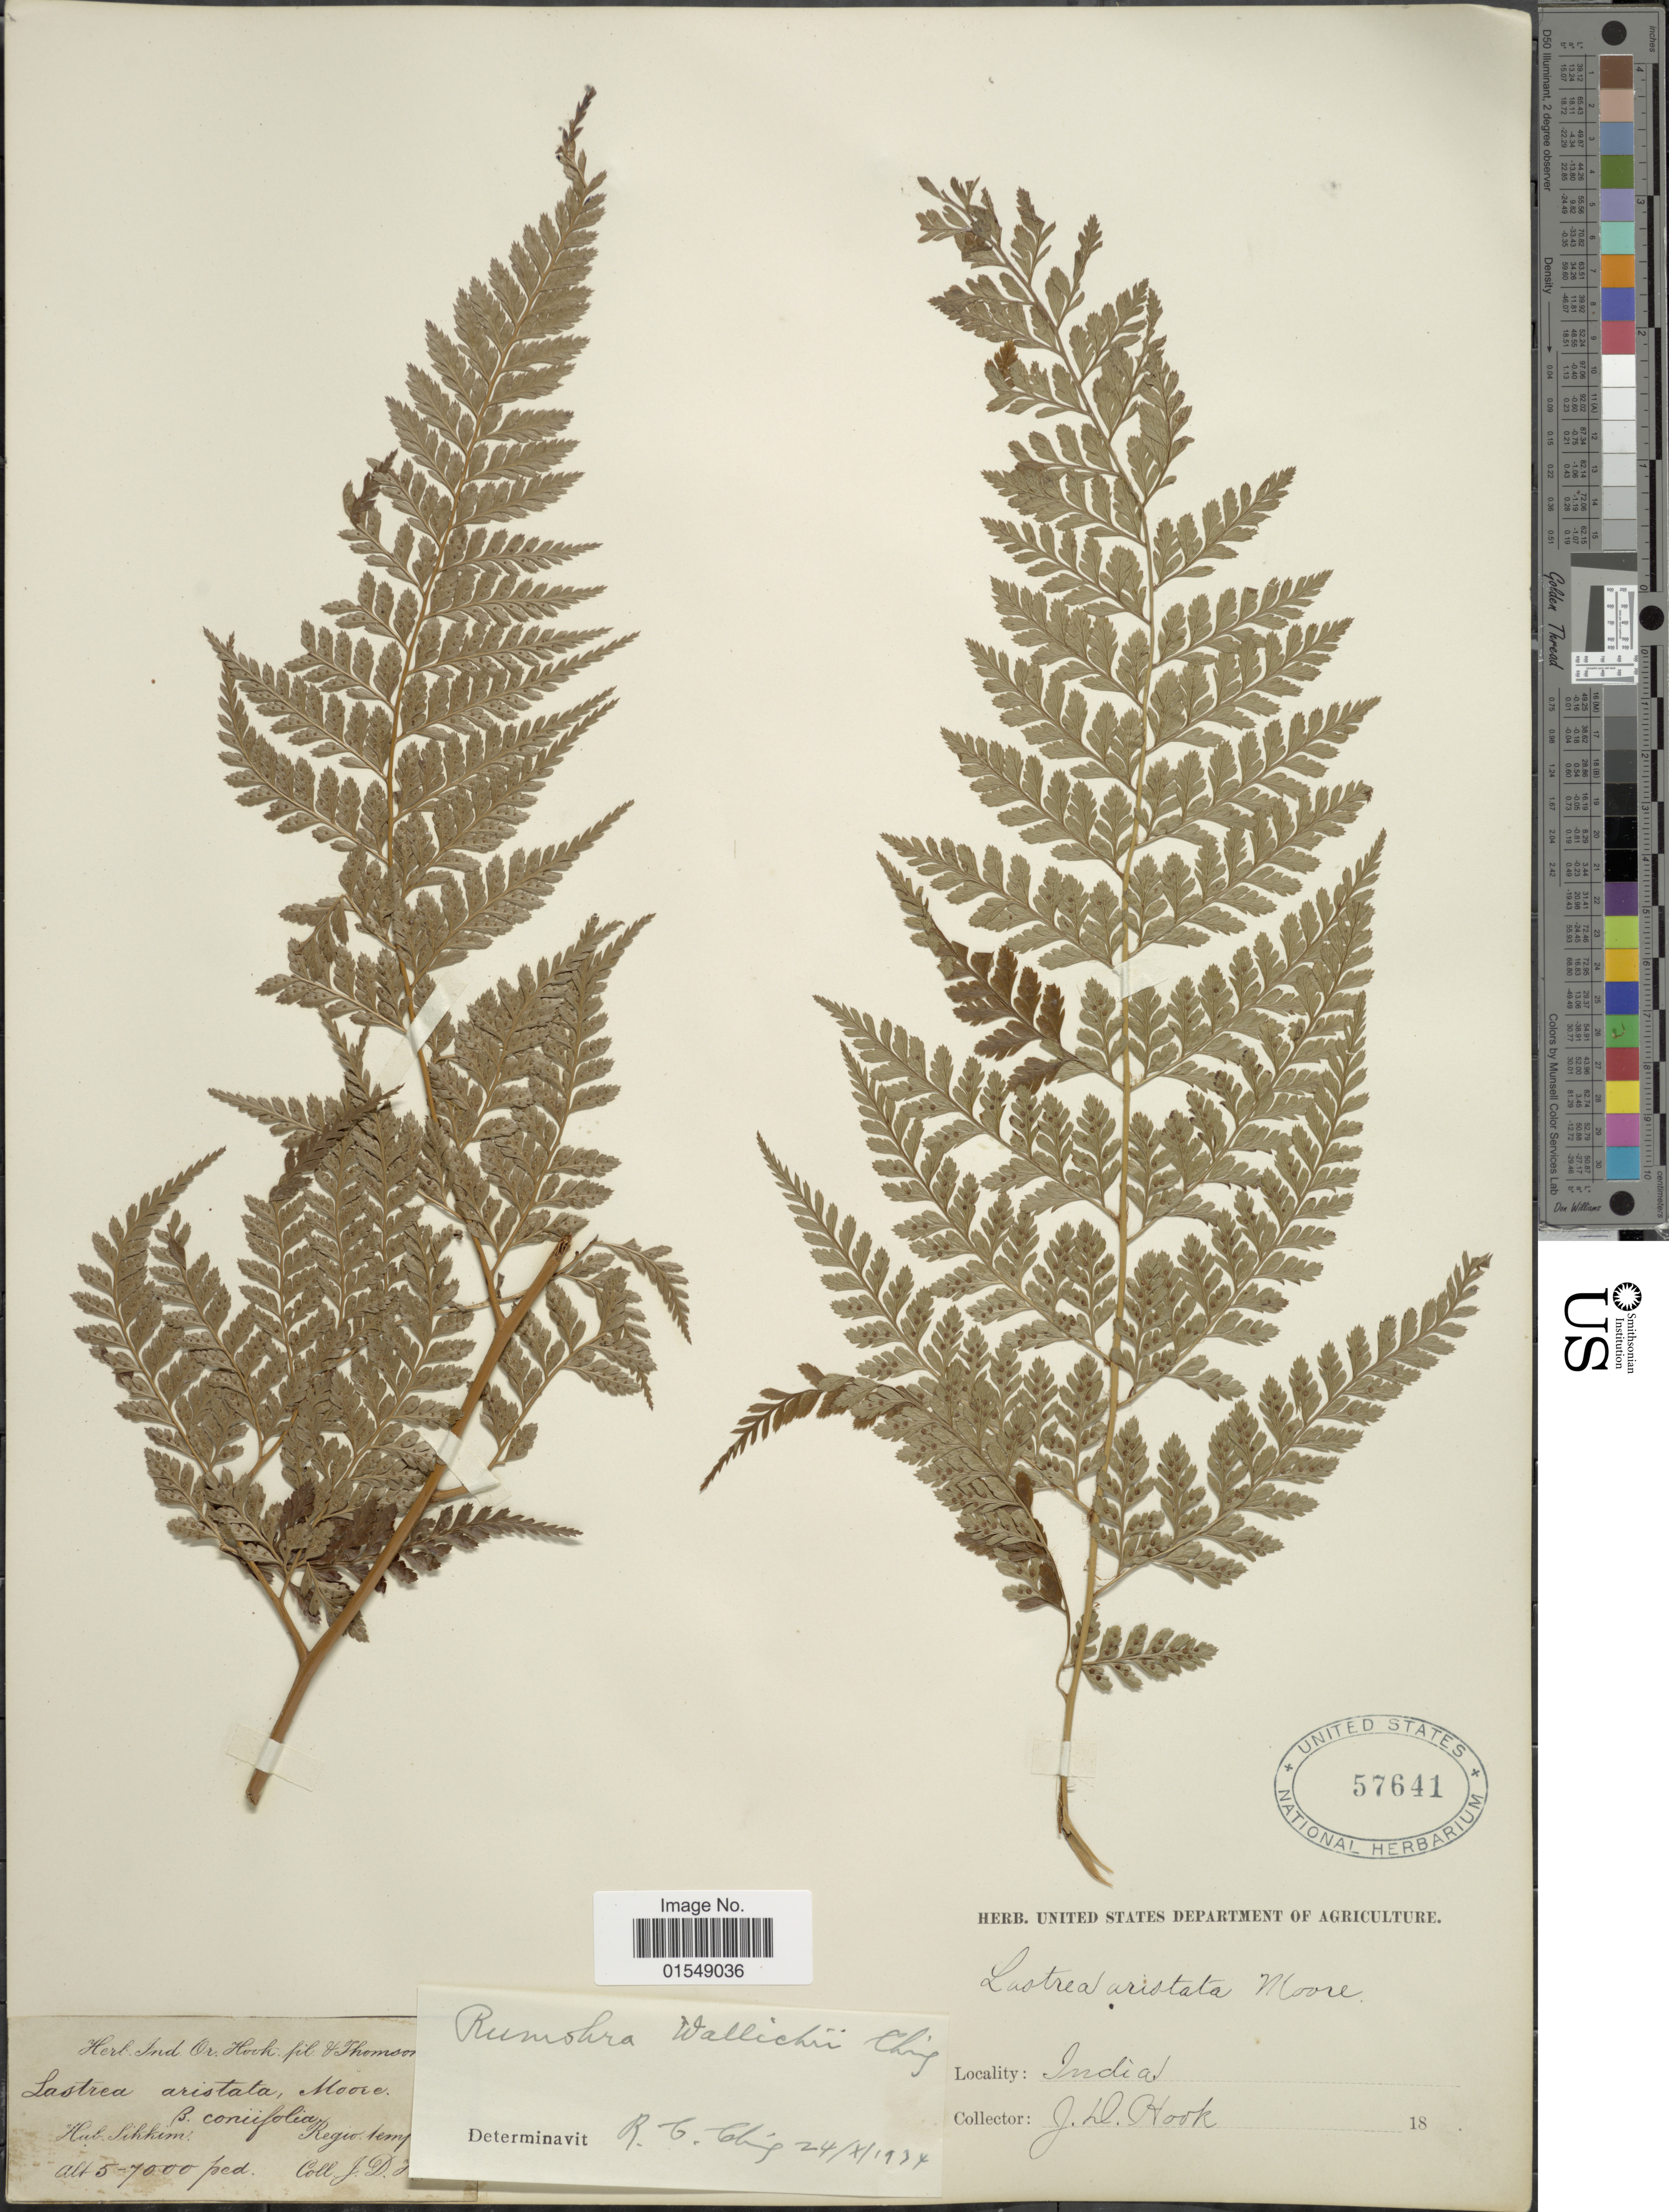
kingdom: Plantae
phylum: Tracheophyta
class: Polypodiopsida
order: Polypodiales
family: Dryopteridaceae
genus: Arachniodes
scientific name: Arachniodes coniifolia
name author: (T. Moore) Ching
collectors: J. D. Hooker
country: India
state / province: Sikkim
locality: India, Sikkim, Regio temp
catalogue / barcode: US 57641